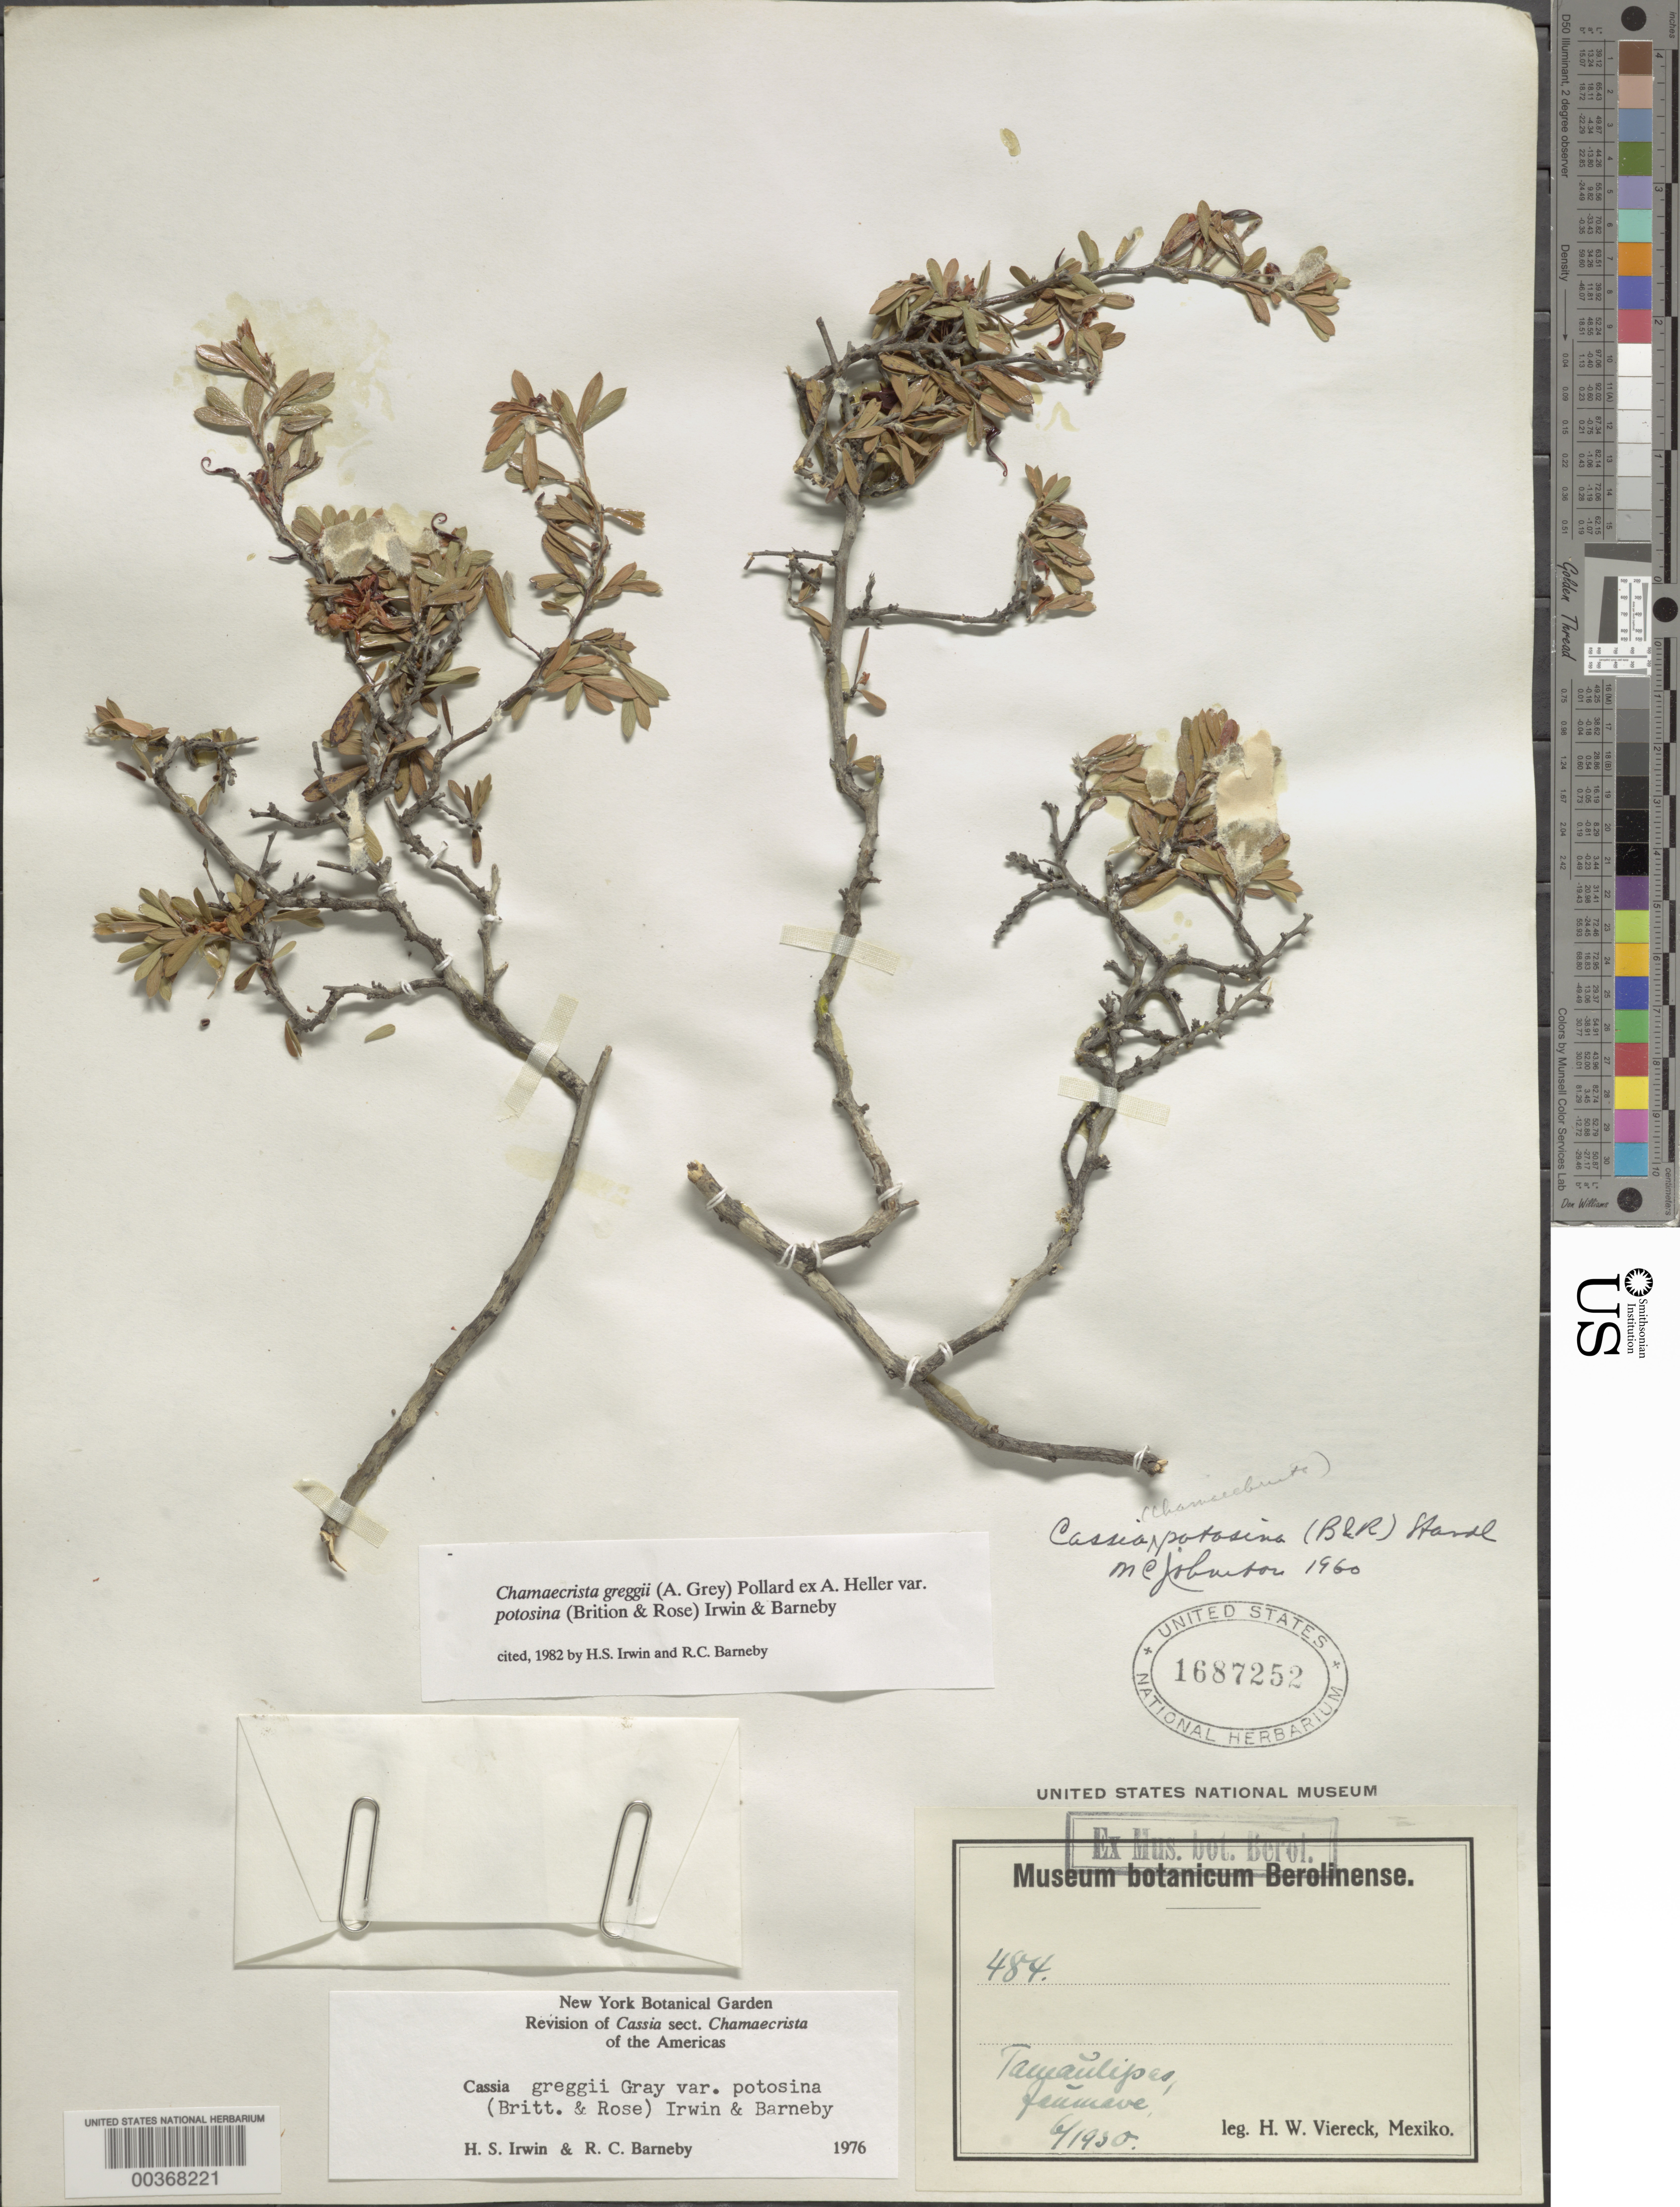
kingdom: Plantae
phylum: Tracheophyta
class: Magnoliopsida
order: Fabales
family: Fabaceae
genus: Chamaecrista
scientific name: Chamaecrista greggii var. potosina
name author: (Britton & Rose) H.S. Irwin ex Barneby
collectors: H. W. Viereck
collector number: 484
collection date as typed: Jun 1930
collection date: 1930-06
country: Mexico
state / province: Tamaulipas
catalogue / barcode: US 1687252